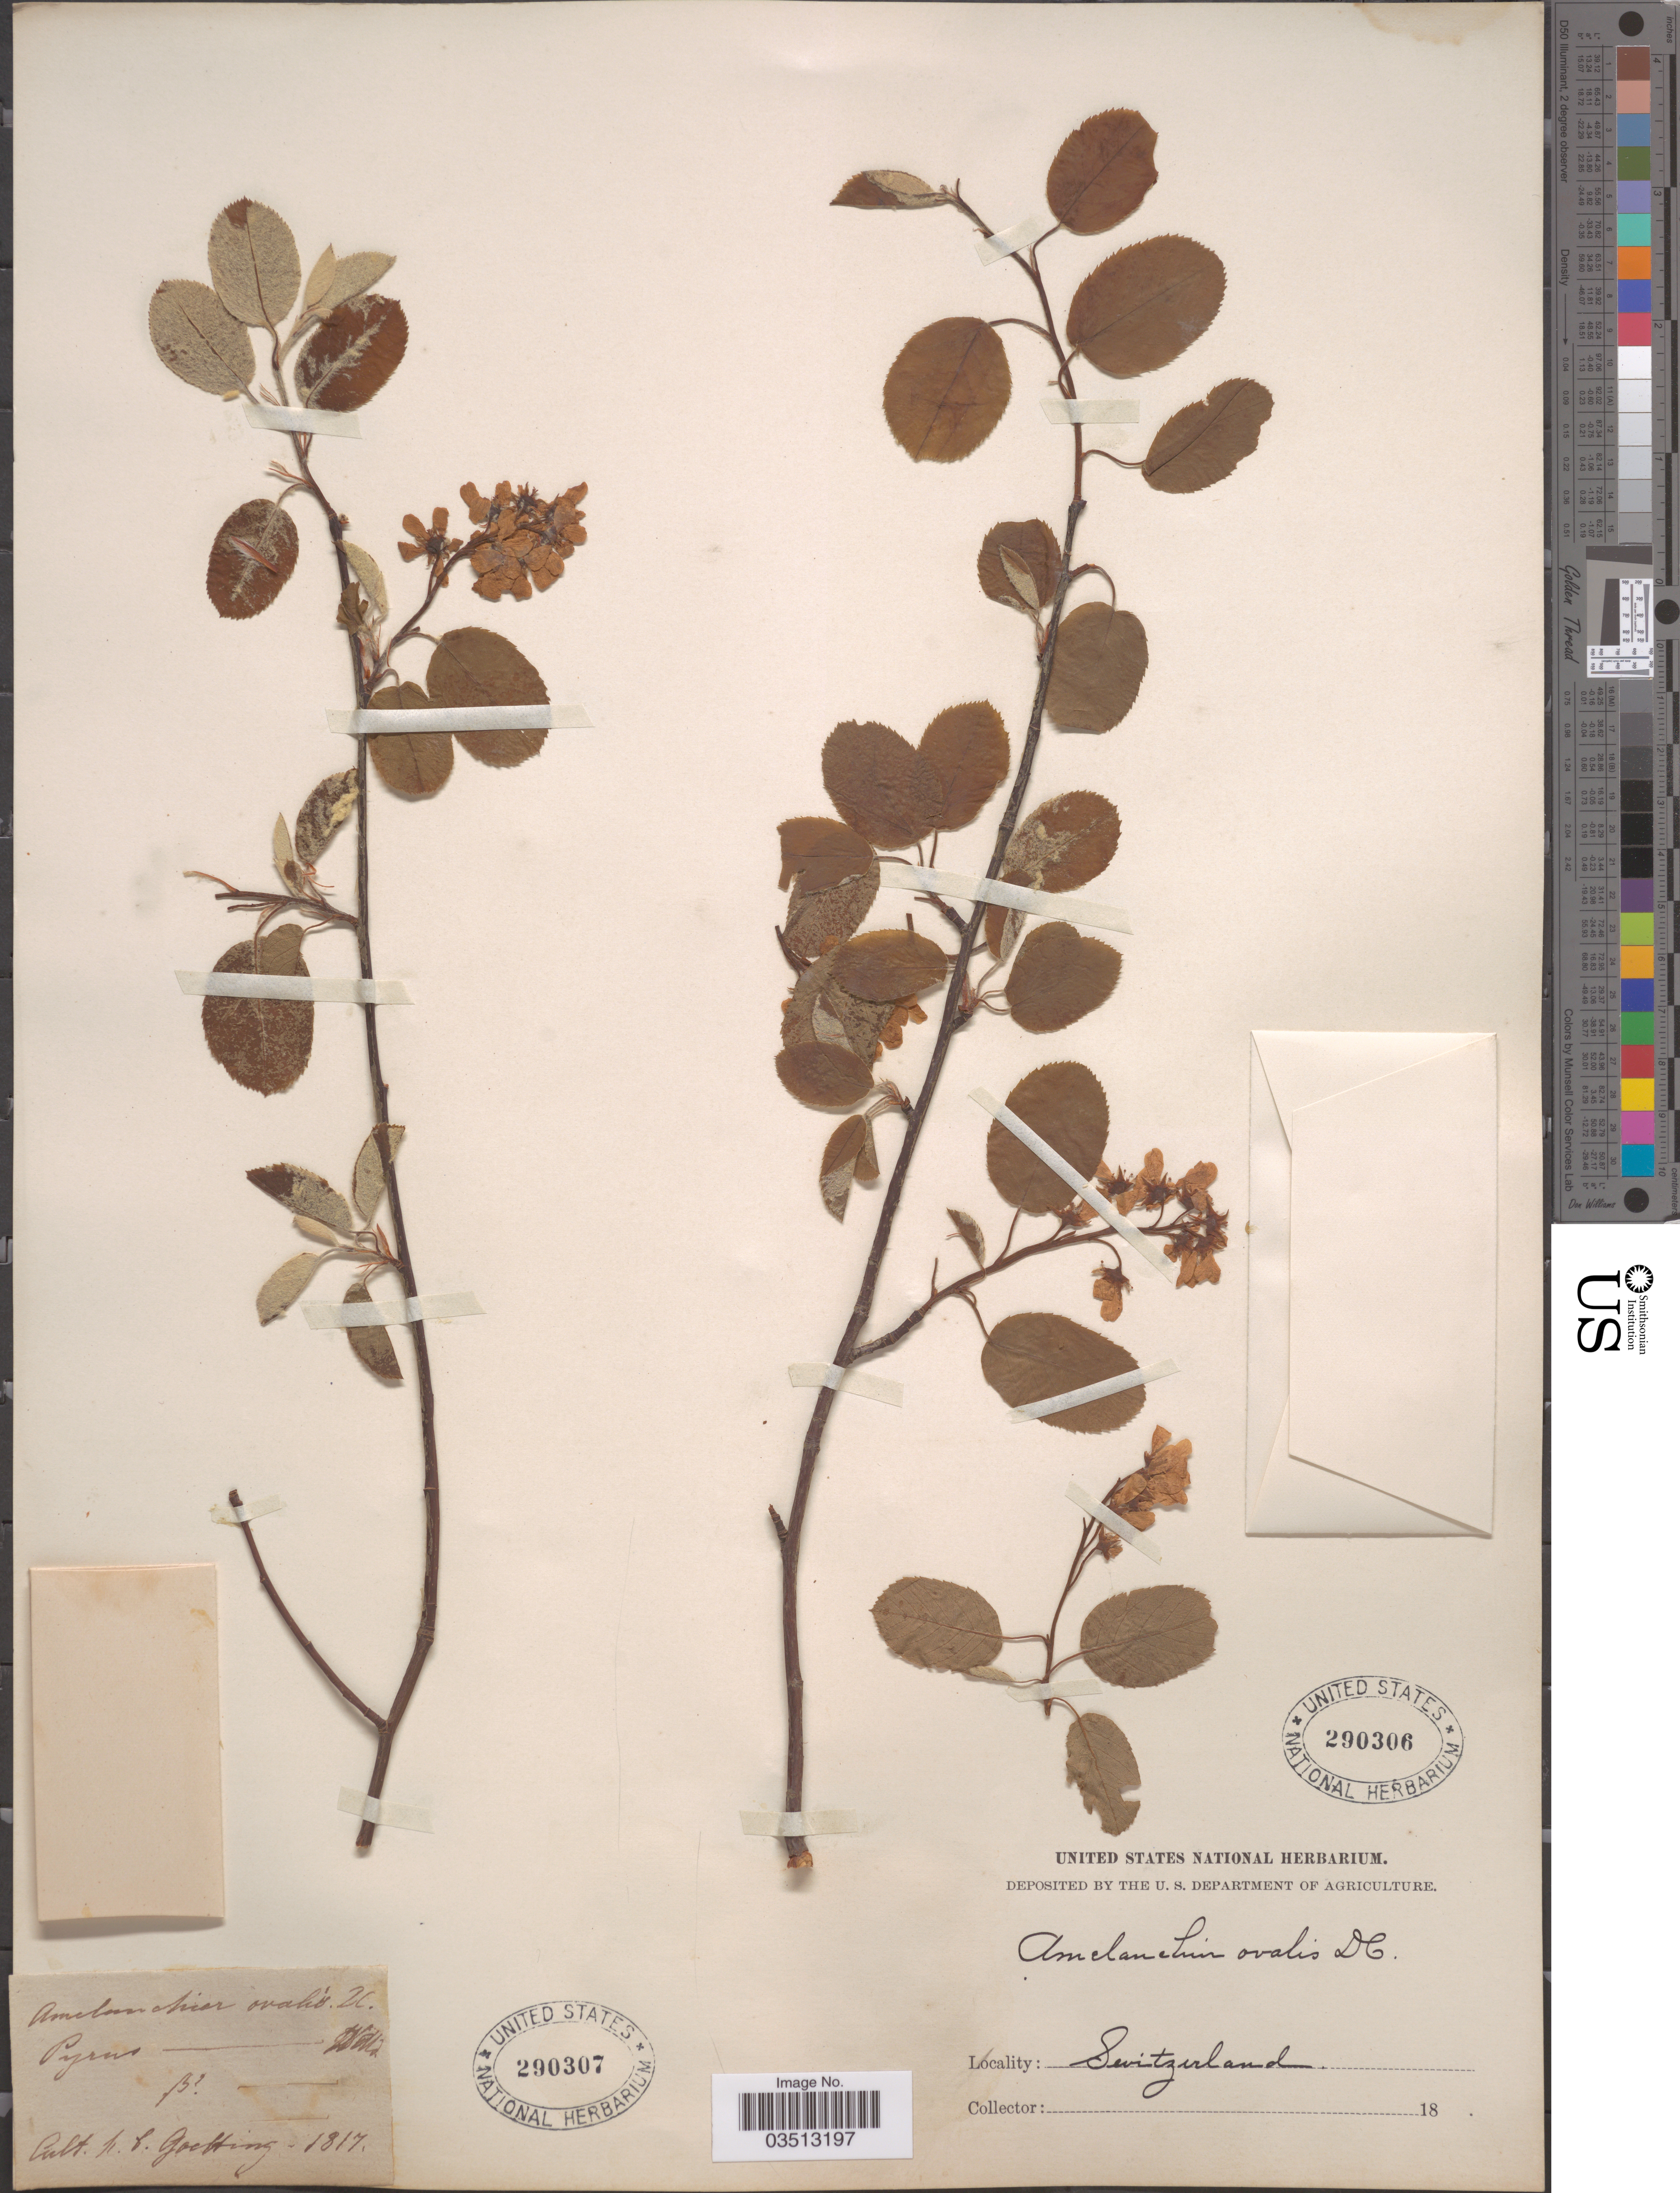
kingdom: Plantae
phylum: Tracheophyta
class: Magnoliopsida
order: Rosales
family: Rosaceae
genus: Amelanchier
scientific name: Amelanchier ovalis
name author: Medik.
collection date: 1817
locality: H. b. Gochtting. [interpreted]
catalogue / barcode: US 290307